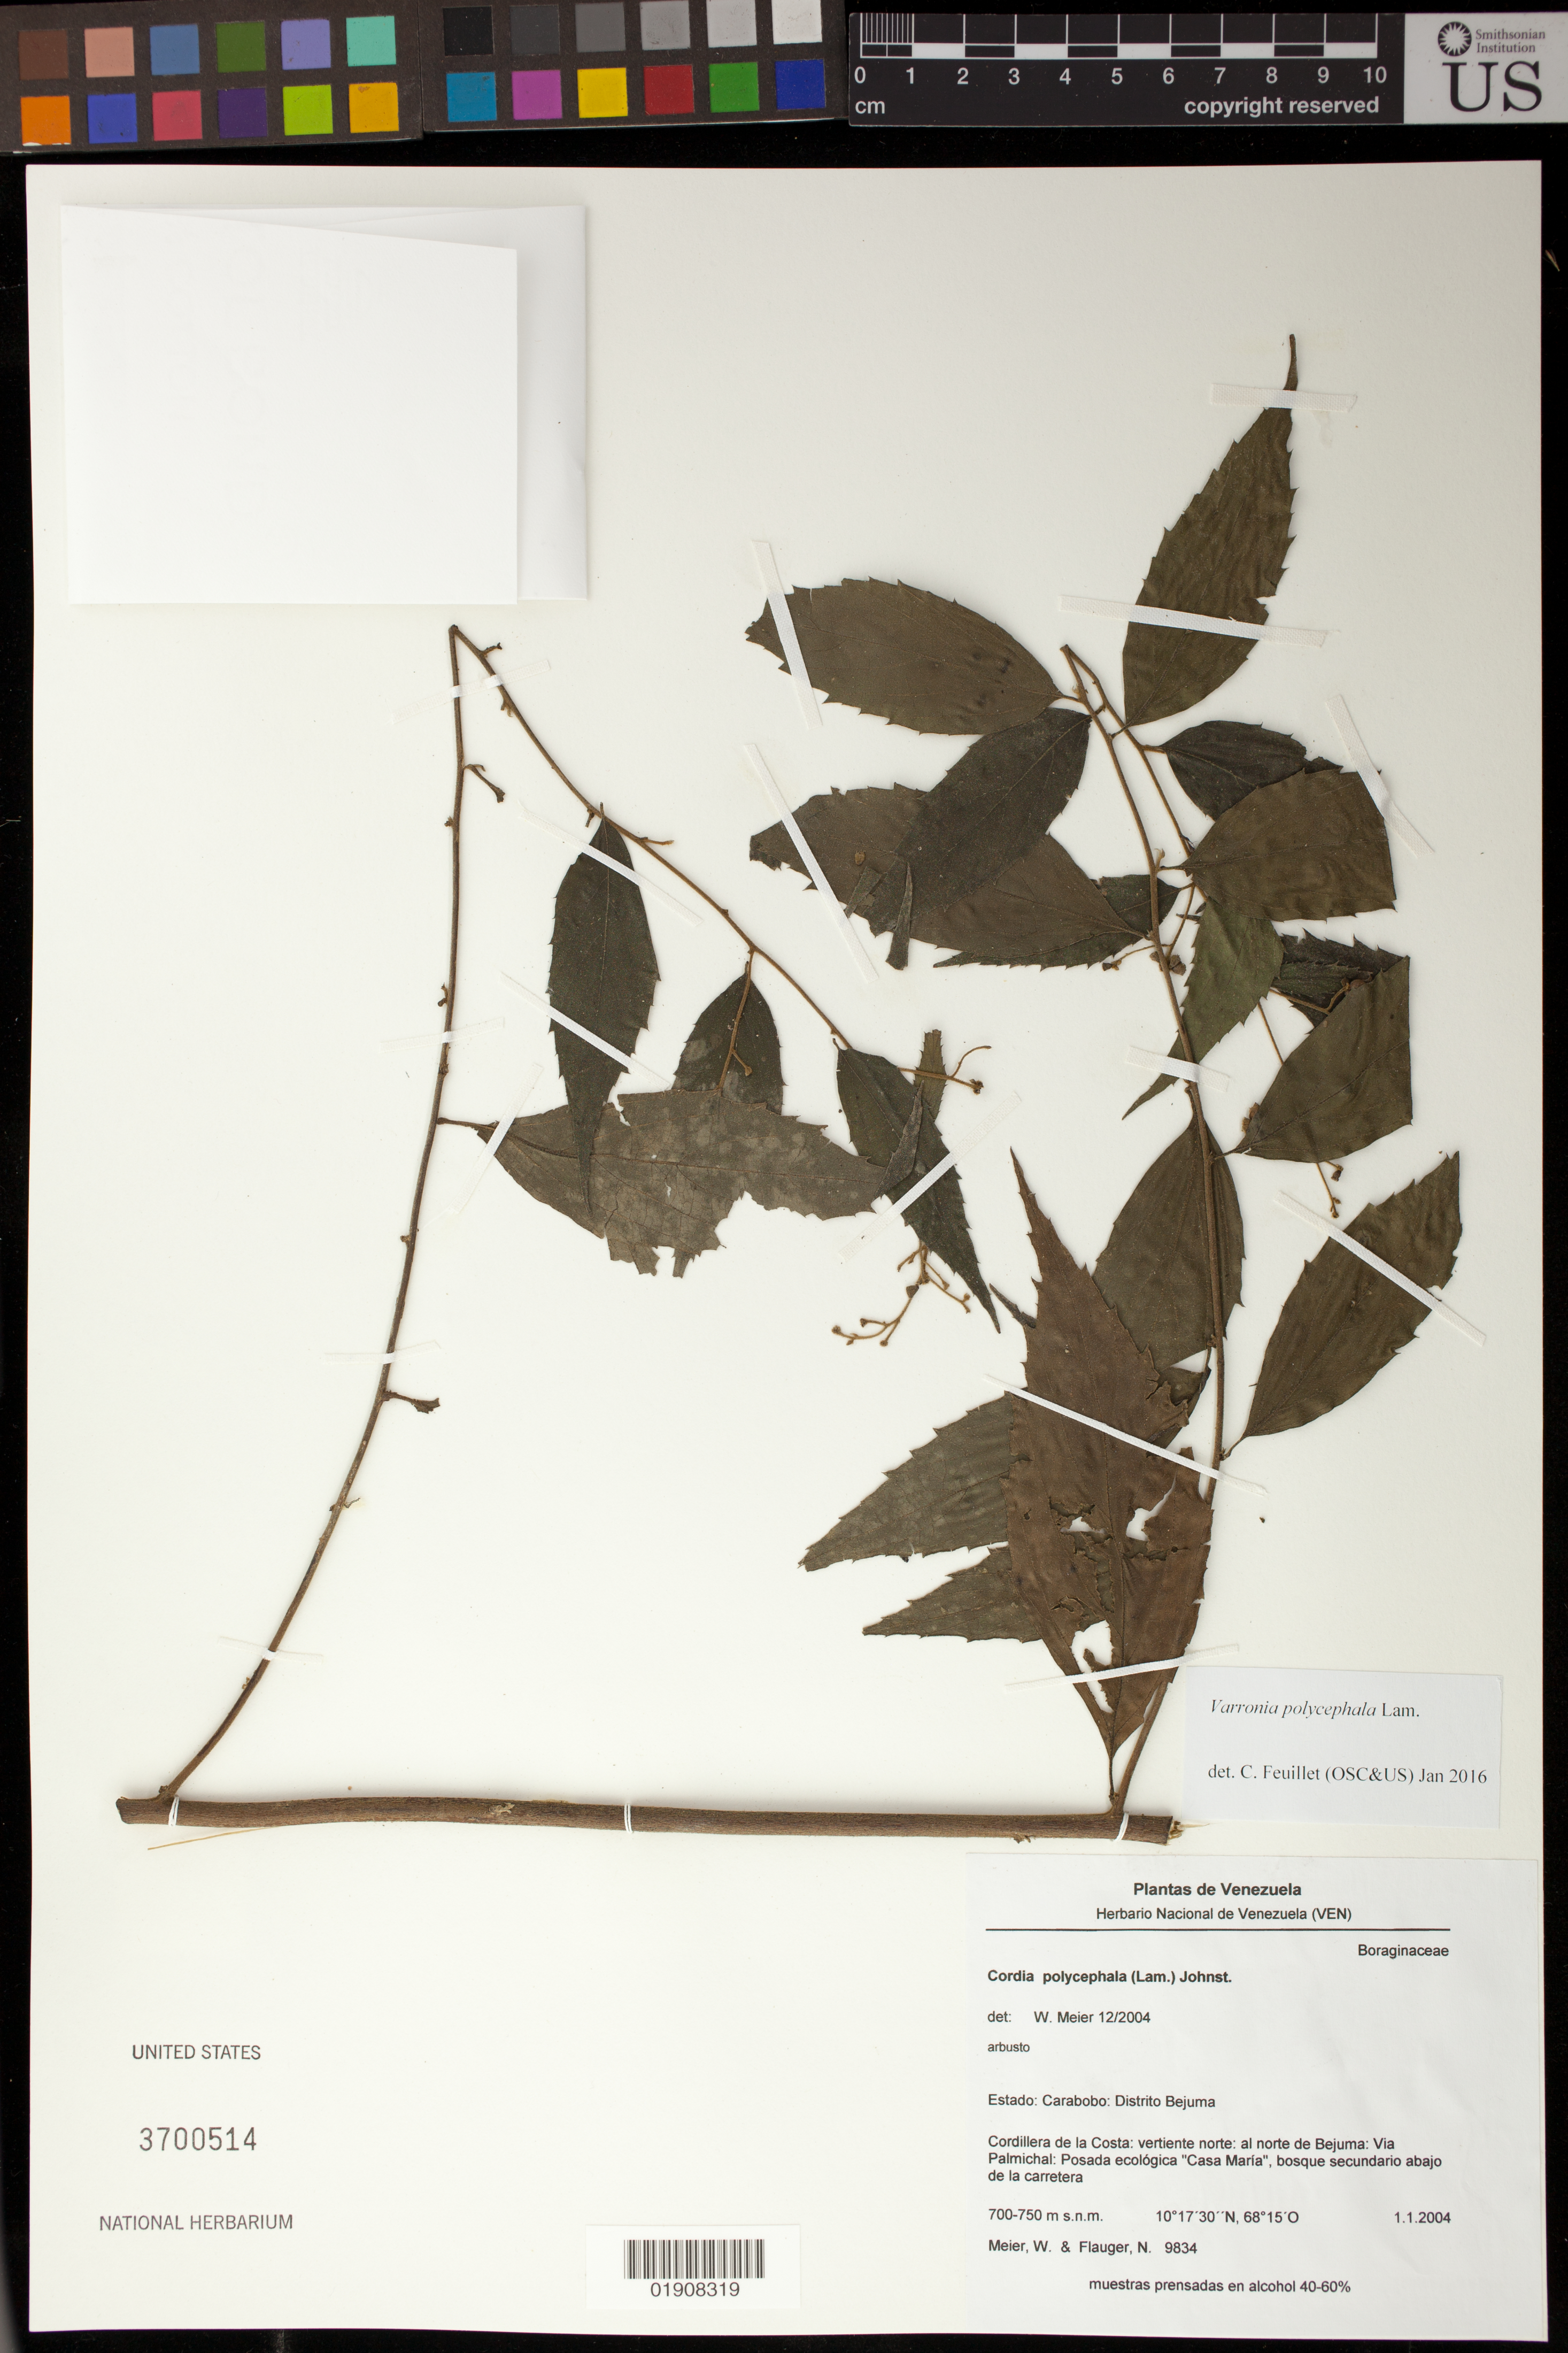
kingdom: Plantae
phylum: Tracheophyta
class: Magnoliopsida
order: Boraginales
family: Cordiaceae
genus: Varronia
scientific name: Varronia polycephala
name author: Lam.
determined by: Feuillet, C.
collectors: W. Meier & N. Flauger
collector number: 9834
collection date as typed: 1.1.2004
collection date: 2004-01-01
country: Venezuela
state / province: Yaracuy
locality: Distrito Bejuma, Cordillera de la Costa: vertiente norte: al norte de Bejuma: Via Palmichal: Posada ecologica "Casa Maria", bosque secundario abajo de la carretera.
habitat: Bosque secundario abajo de la carretera.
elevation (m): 700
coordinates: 10 17 30 N, 68 15 O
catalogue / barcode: US 3700514